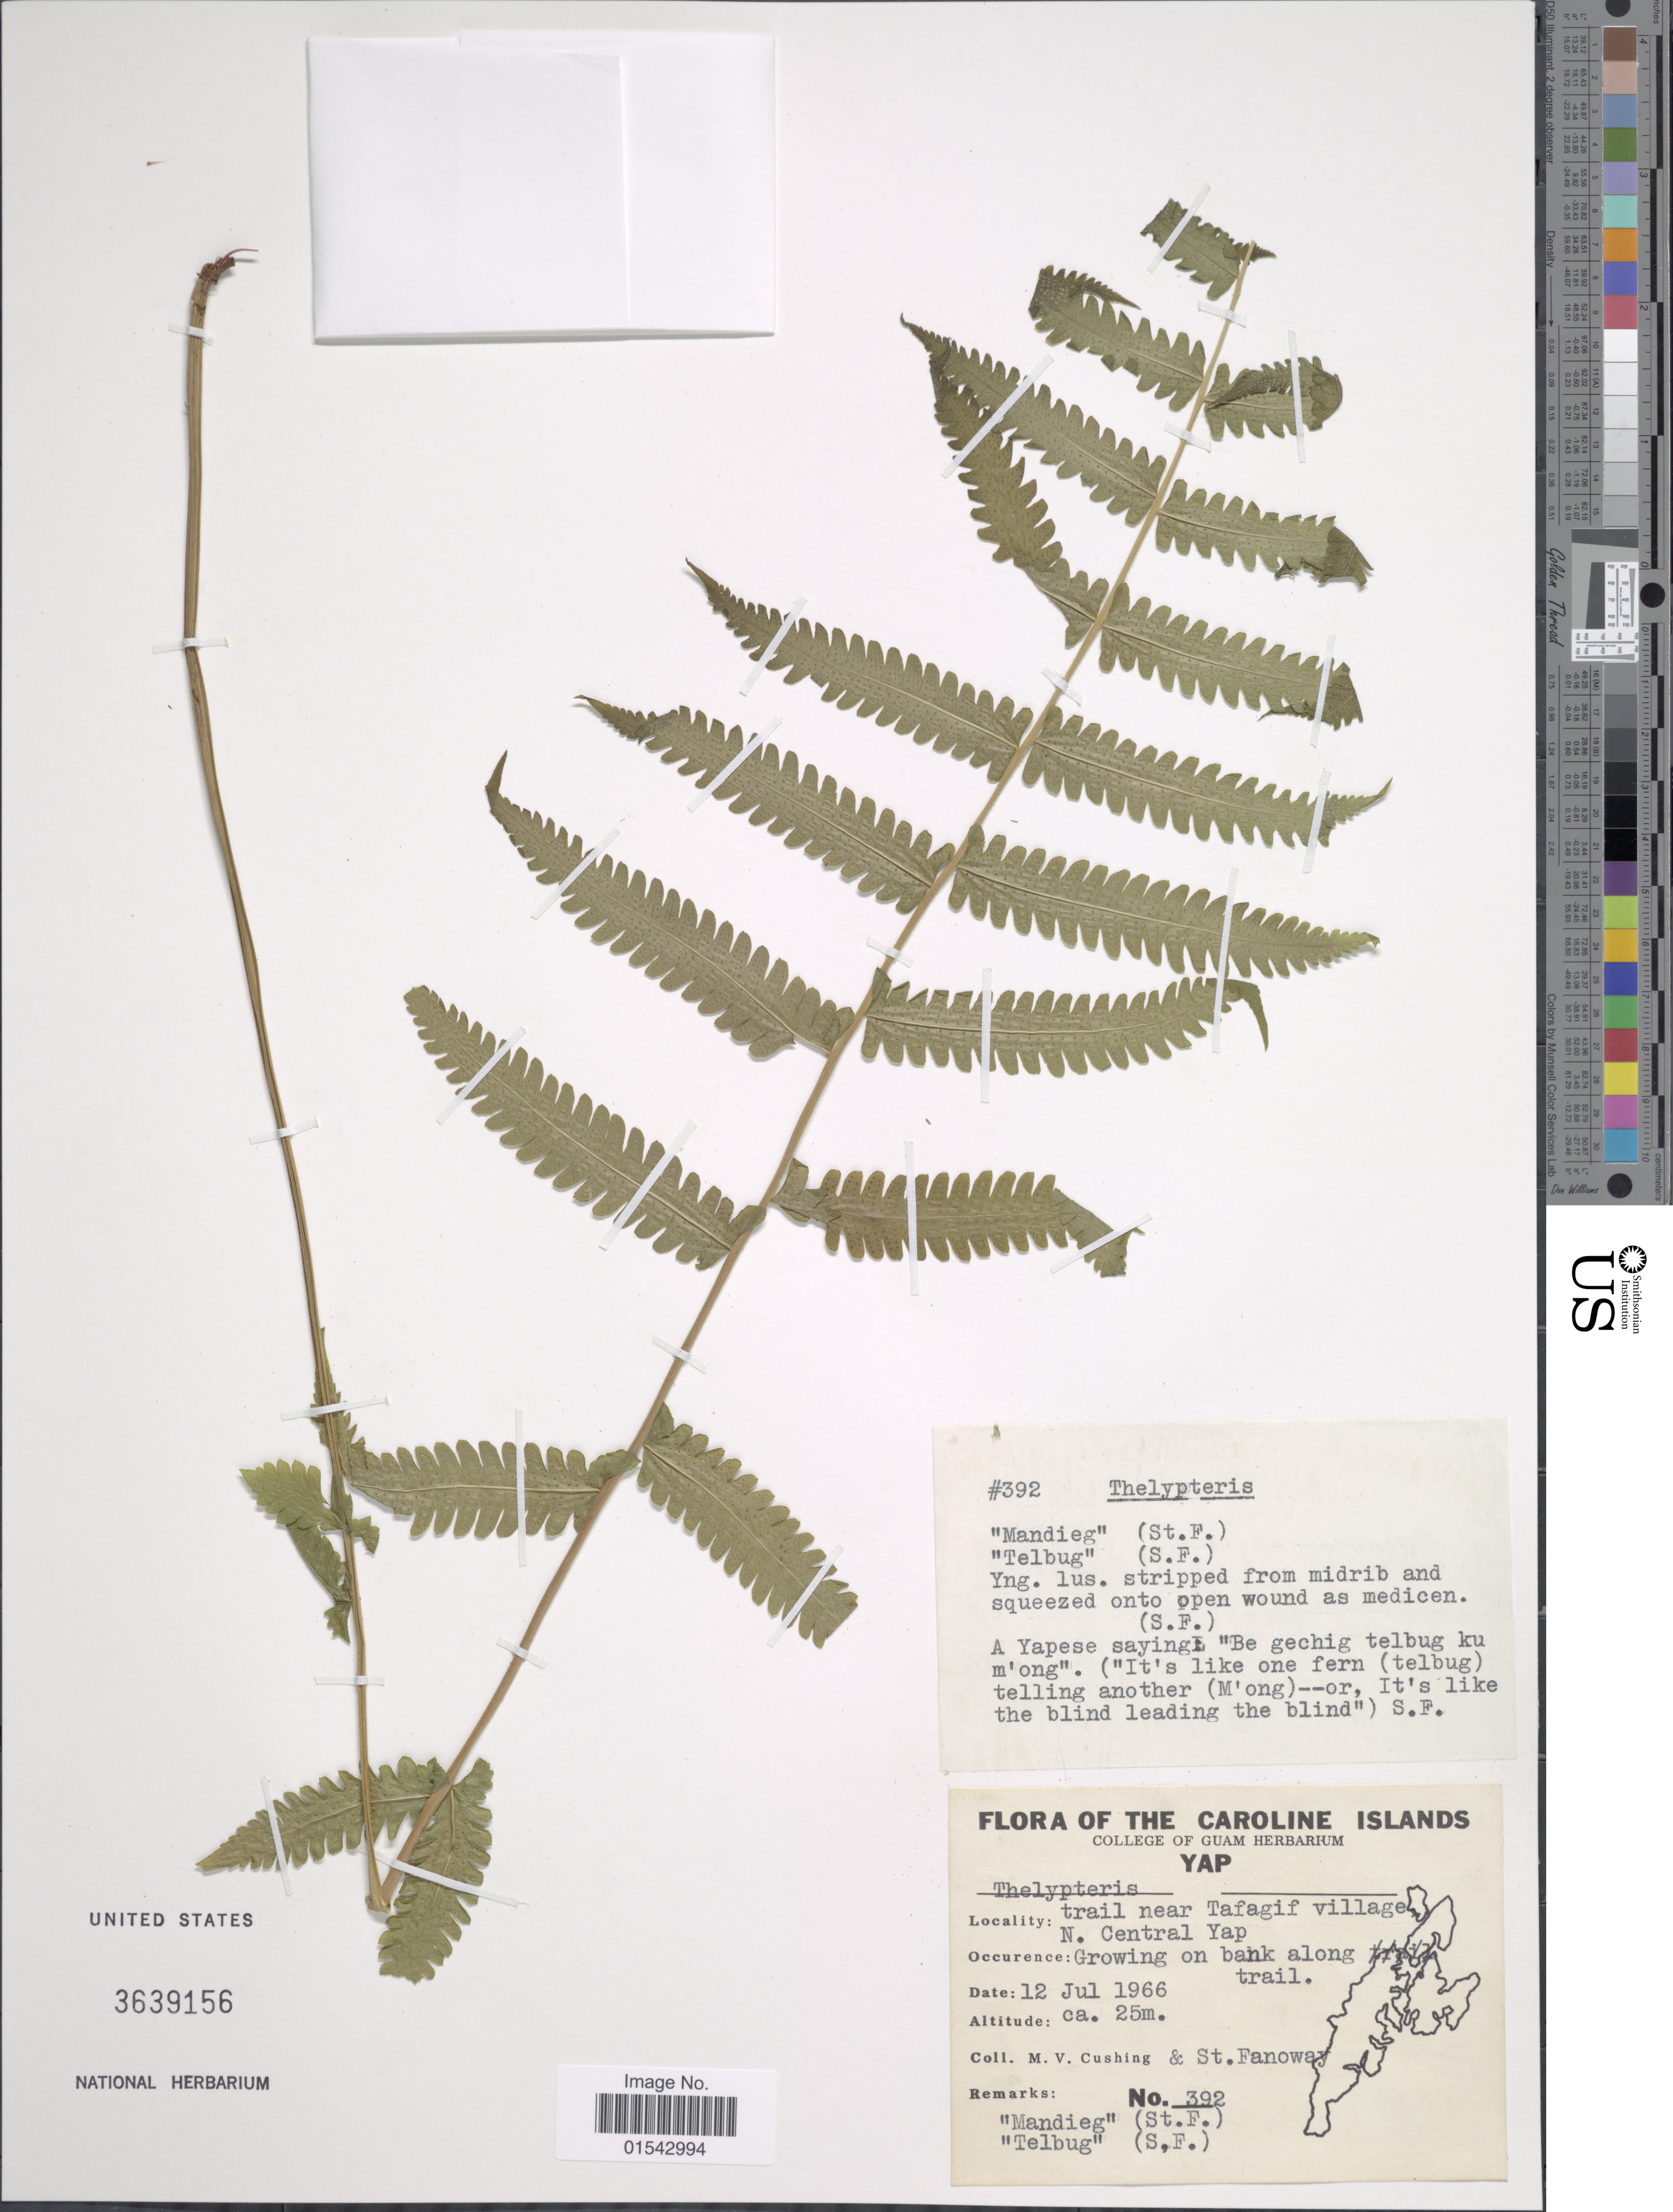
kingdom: Plantae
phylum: Tracheophyta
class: Polypodiopsida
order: Polypodiales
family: Thelypteridaceae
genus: Cyclosorus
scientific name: Cyclosorus sp.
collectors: M. V. Cushing & Fanoway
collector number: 392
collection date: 1966-07-12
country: Micronesia, Federated States of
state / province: Yap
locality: Caroline Islands, Yap, trail near Tafagif village N. Central Yap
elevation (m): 25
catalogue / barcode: US 3639156